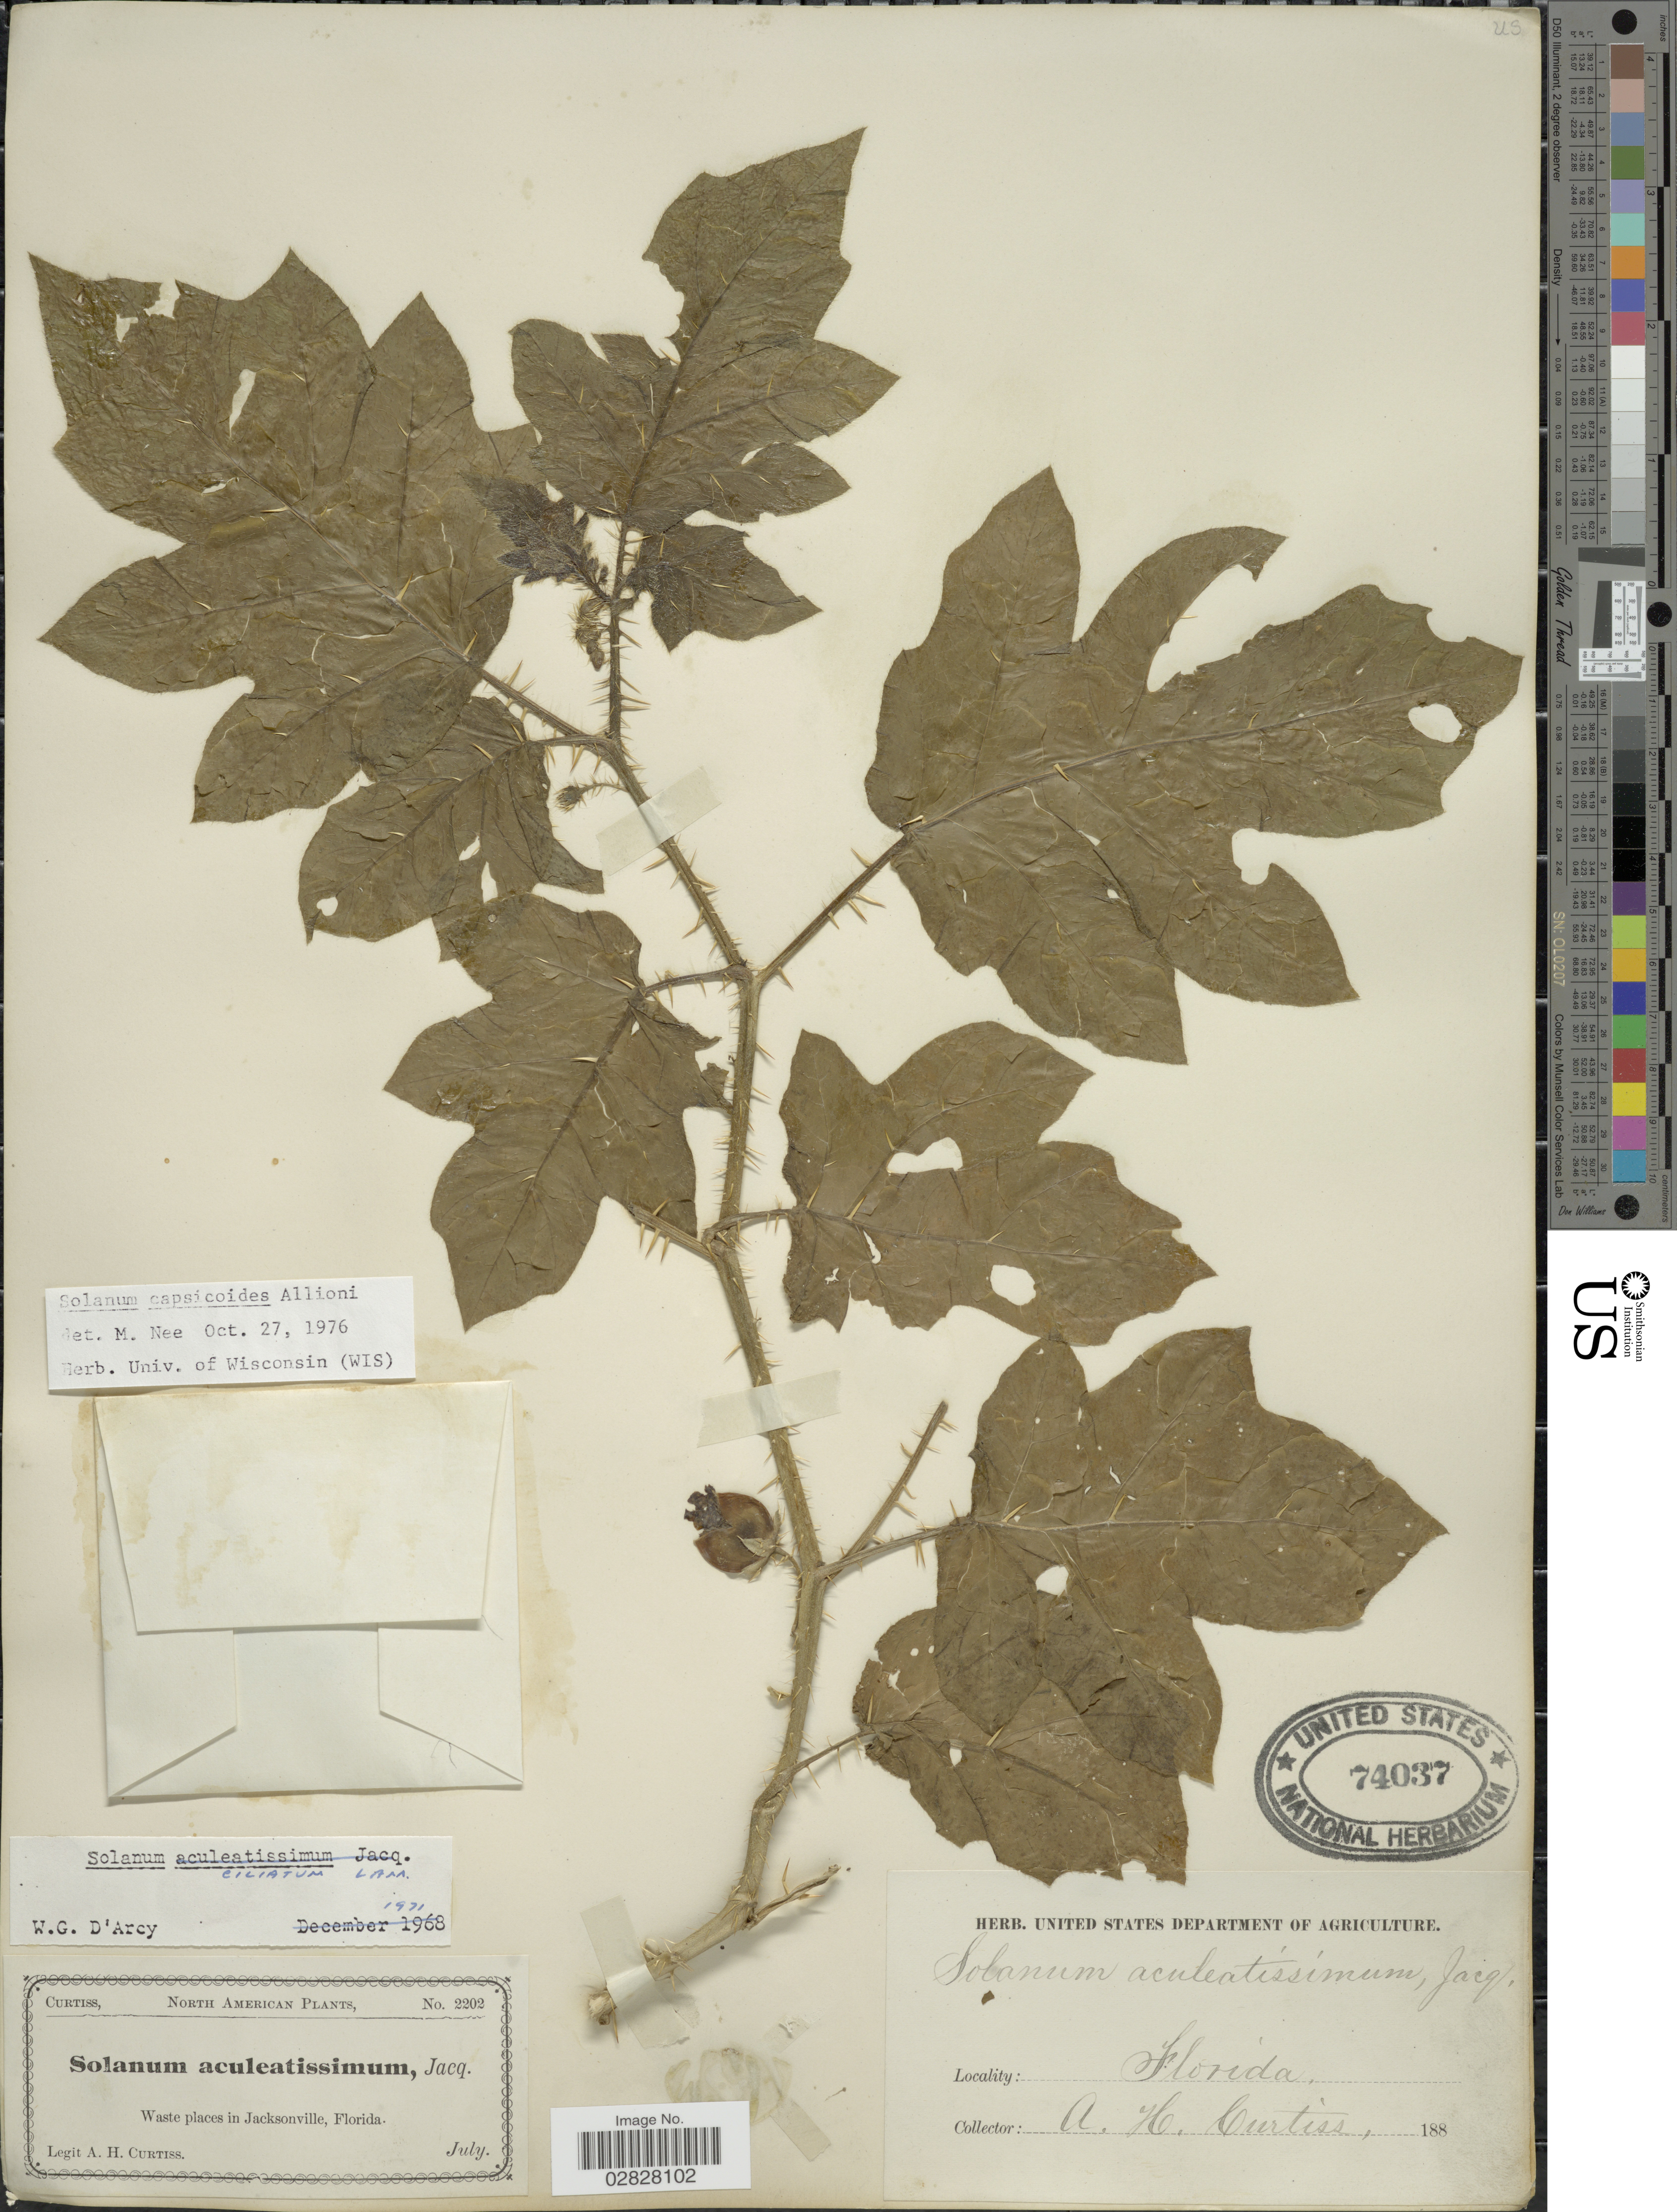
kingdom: Plantae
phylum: Tracheophyta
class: Magnoliopsida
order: Solanales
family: Solanaceae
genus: Solanum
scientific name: Solanum capsicoides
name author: All.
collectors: A. H. Curtiss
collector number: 2202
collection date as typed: July 188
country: United States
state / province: Florida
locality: Wast places in Jacksonville.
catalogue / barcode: US 74037